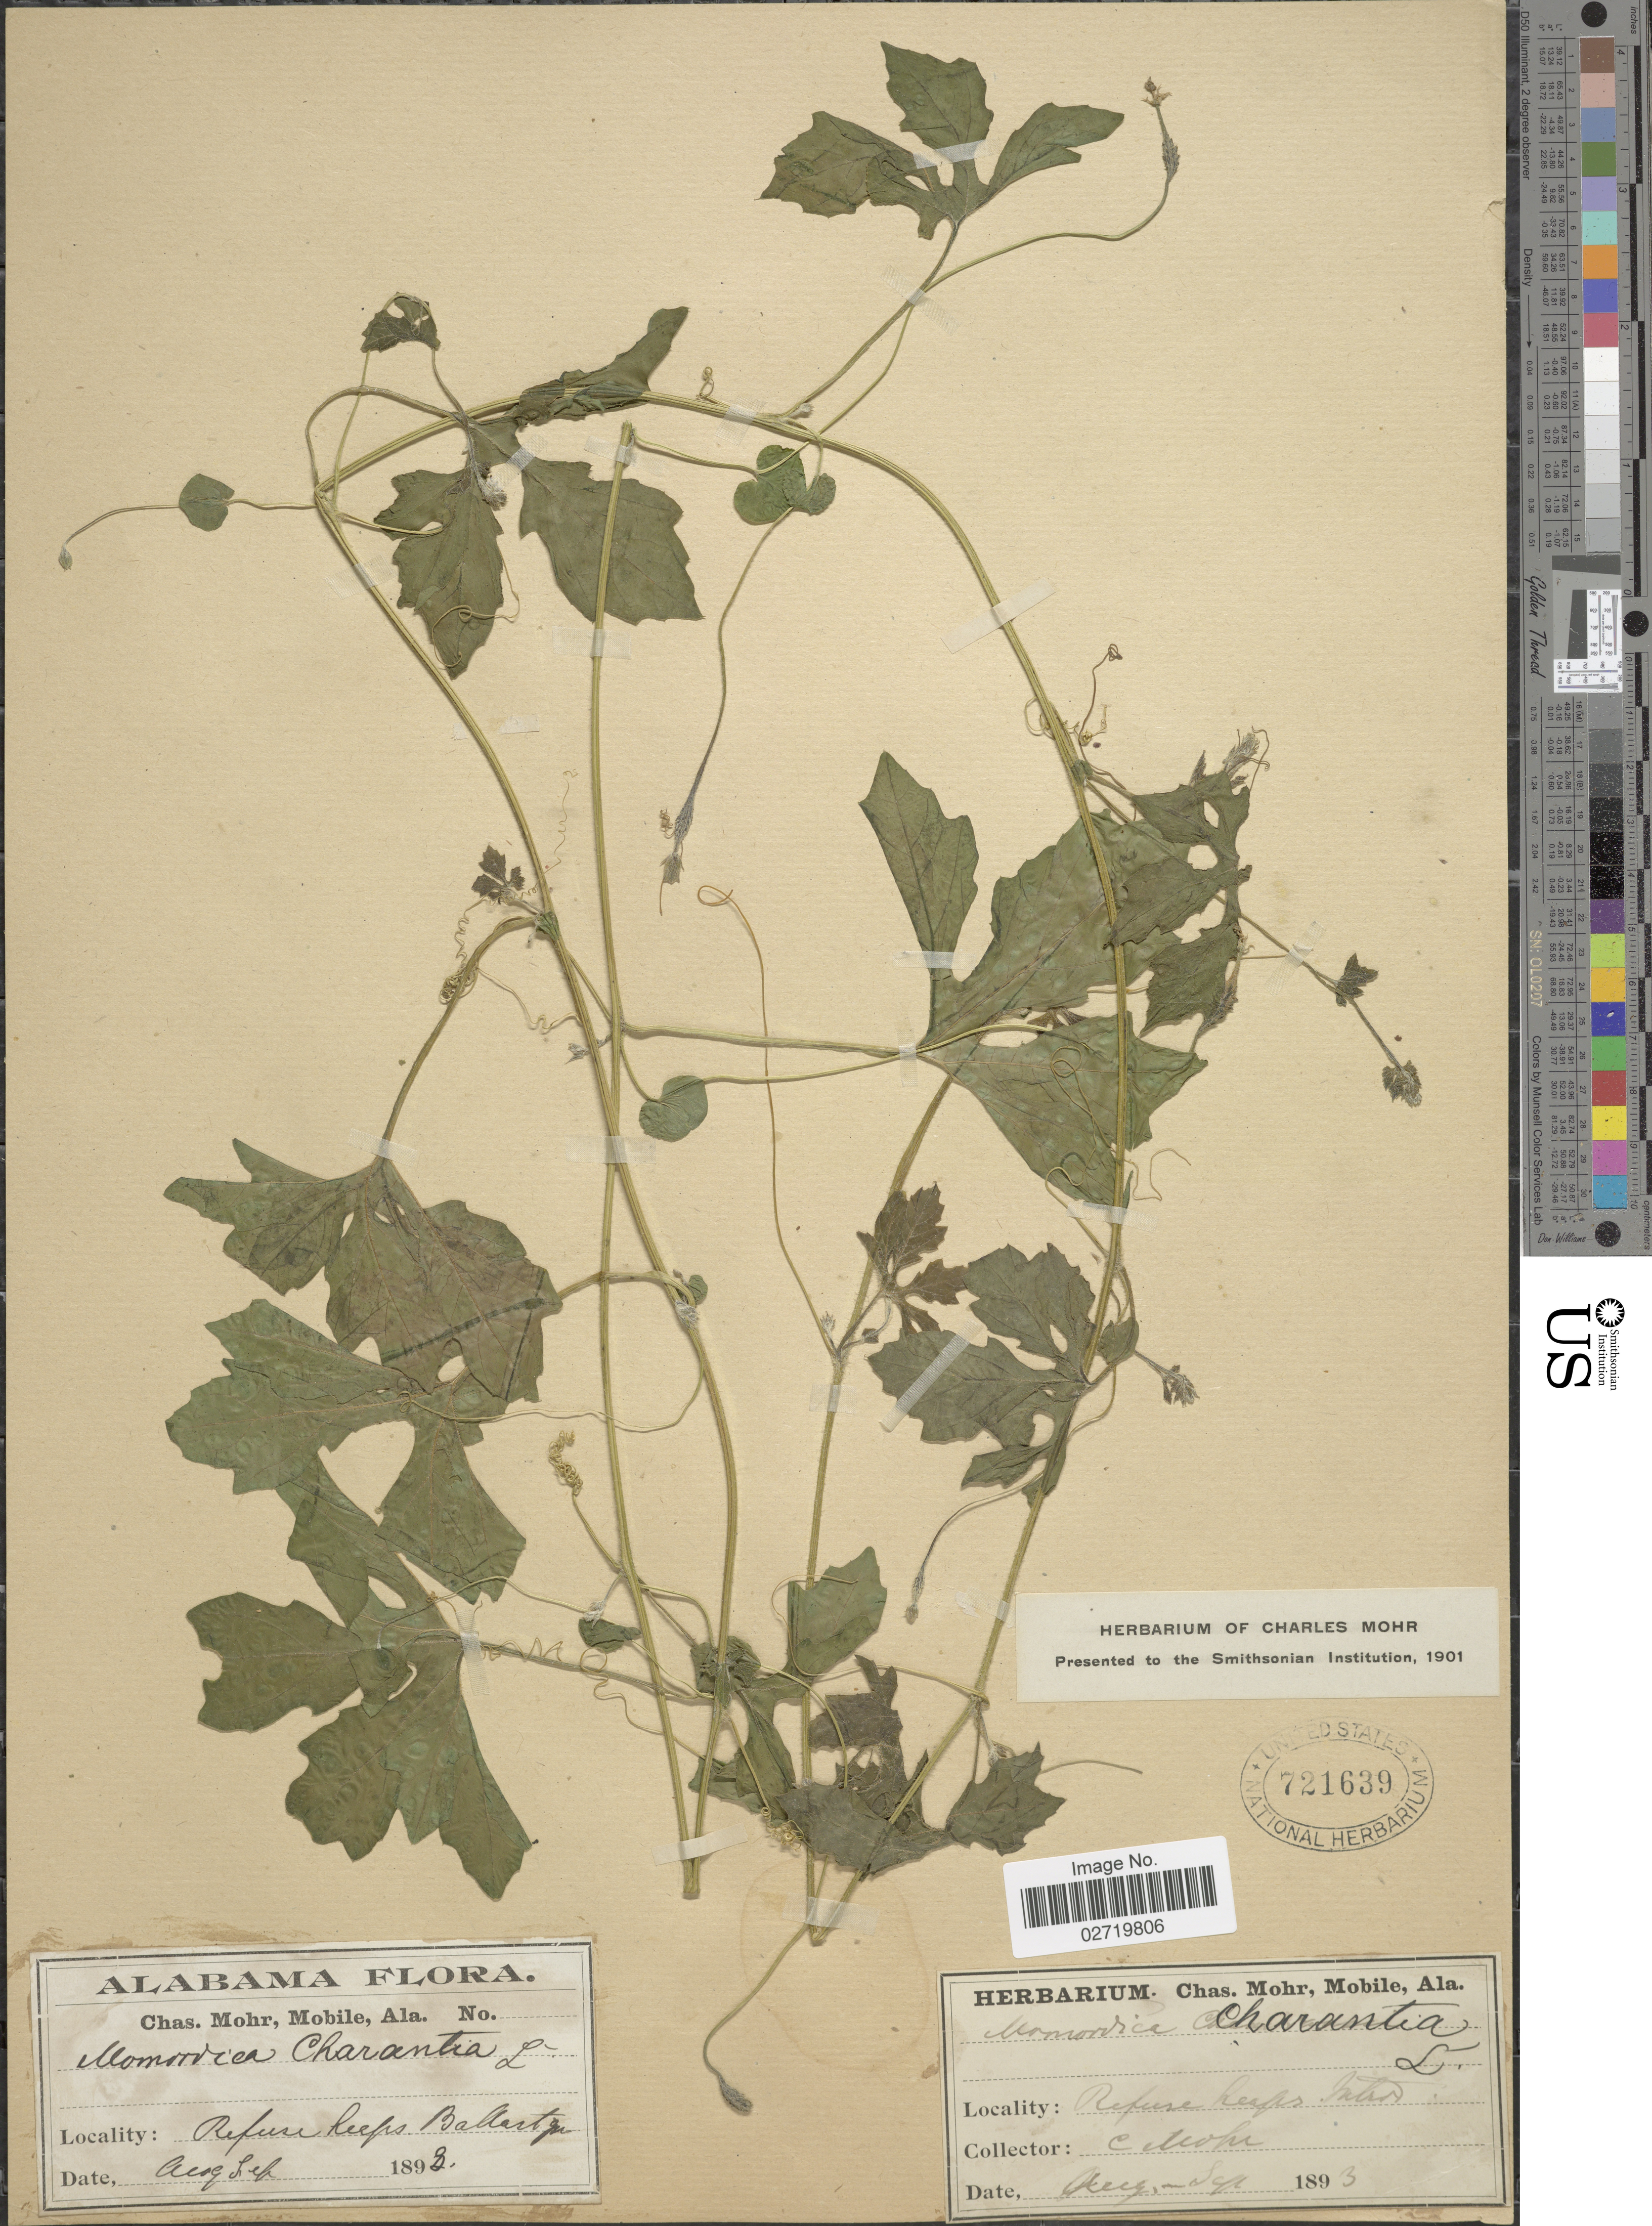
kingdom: Plantae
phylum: Tracheophyta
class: Magnoliopsida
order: Cucurbitales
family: Cucurbitaceae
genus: Momordica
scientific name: Momordica charantia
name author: L.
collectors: C. T. Mohr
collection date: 1893-08/1893-09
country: United States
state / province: Alabama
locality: Refuse heaps.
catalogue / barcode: US 721639